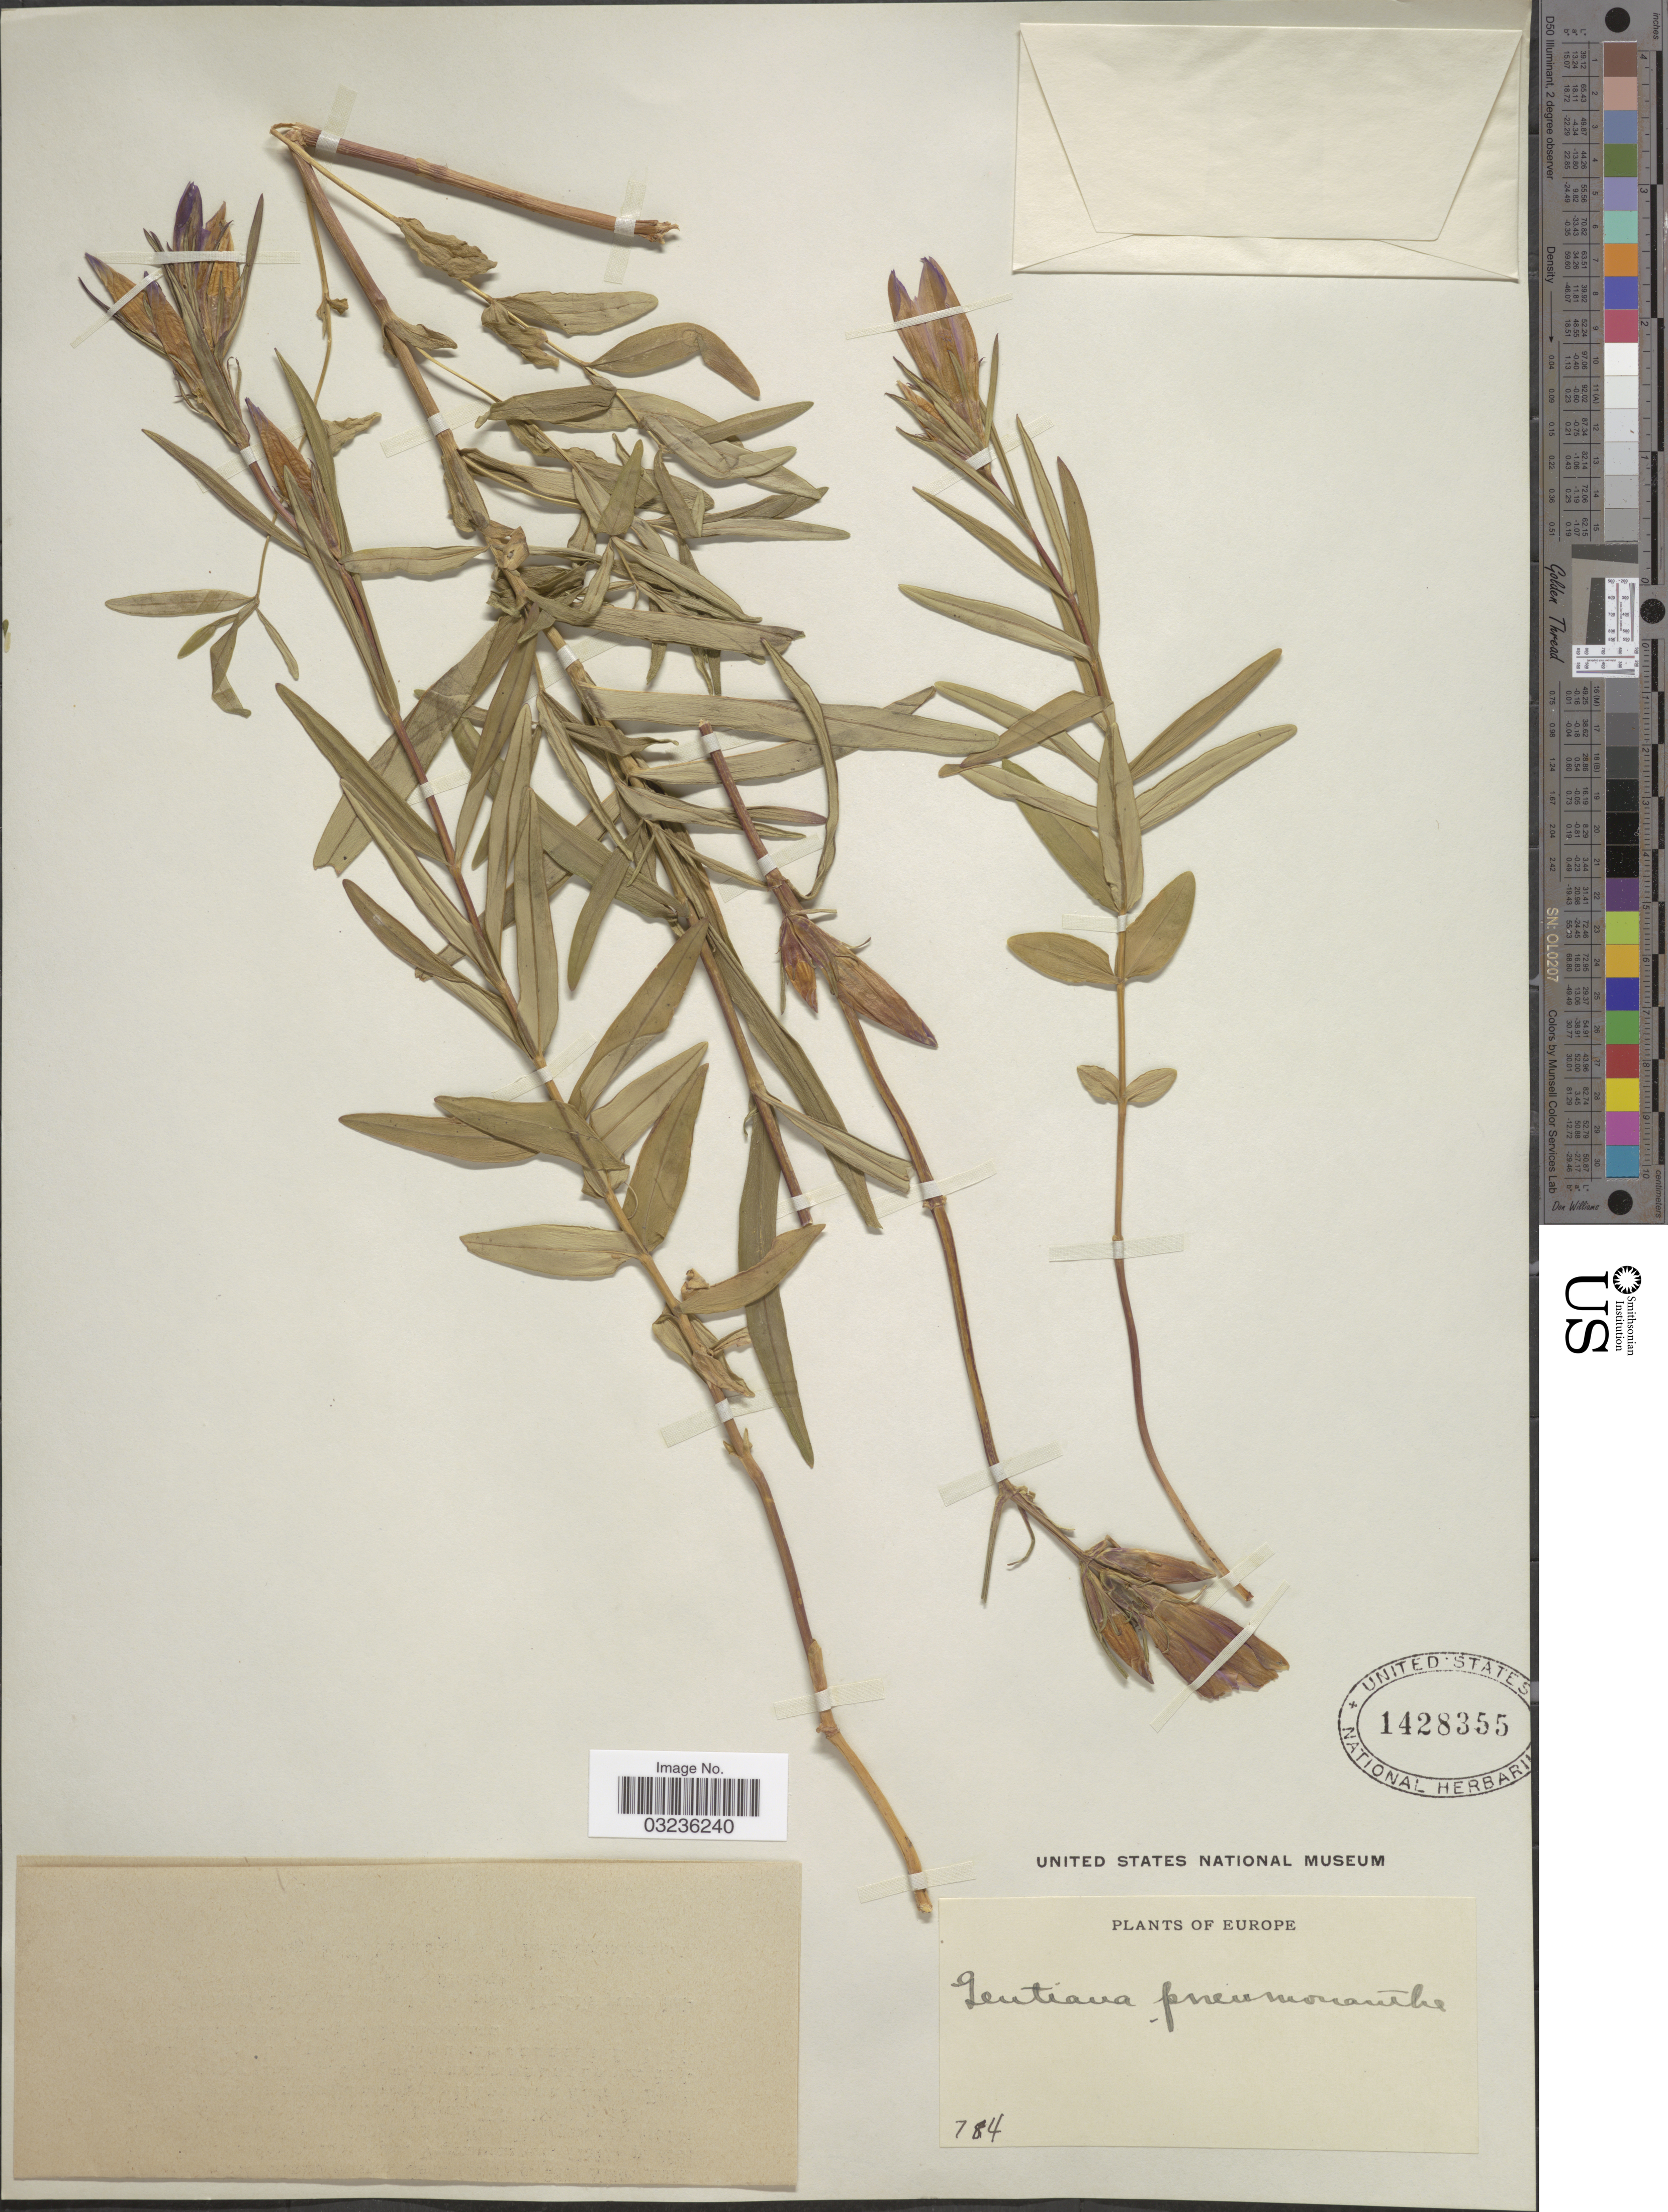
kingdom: Plantae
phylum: Tracheophyta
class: Magnoliopsida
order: Gentianales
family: Gentianaceae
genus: Gentiana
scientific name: Gentiana pneumonanthe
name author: L.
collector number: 784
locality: Europe. [illegible text]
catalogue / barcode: US 1428355